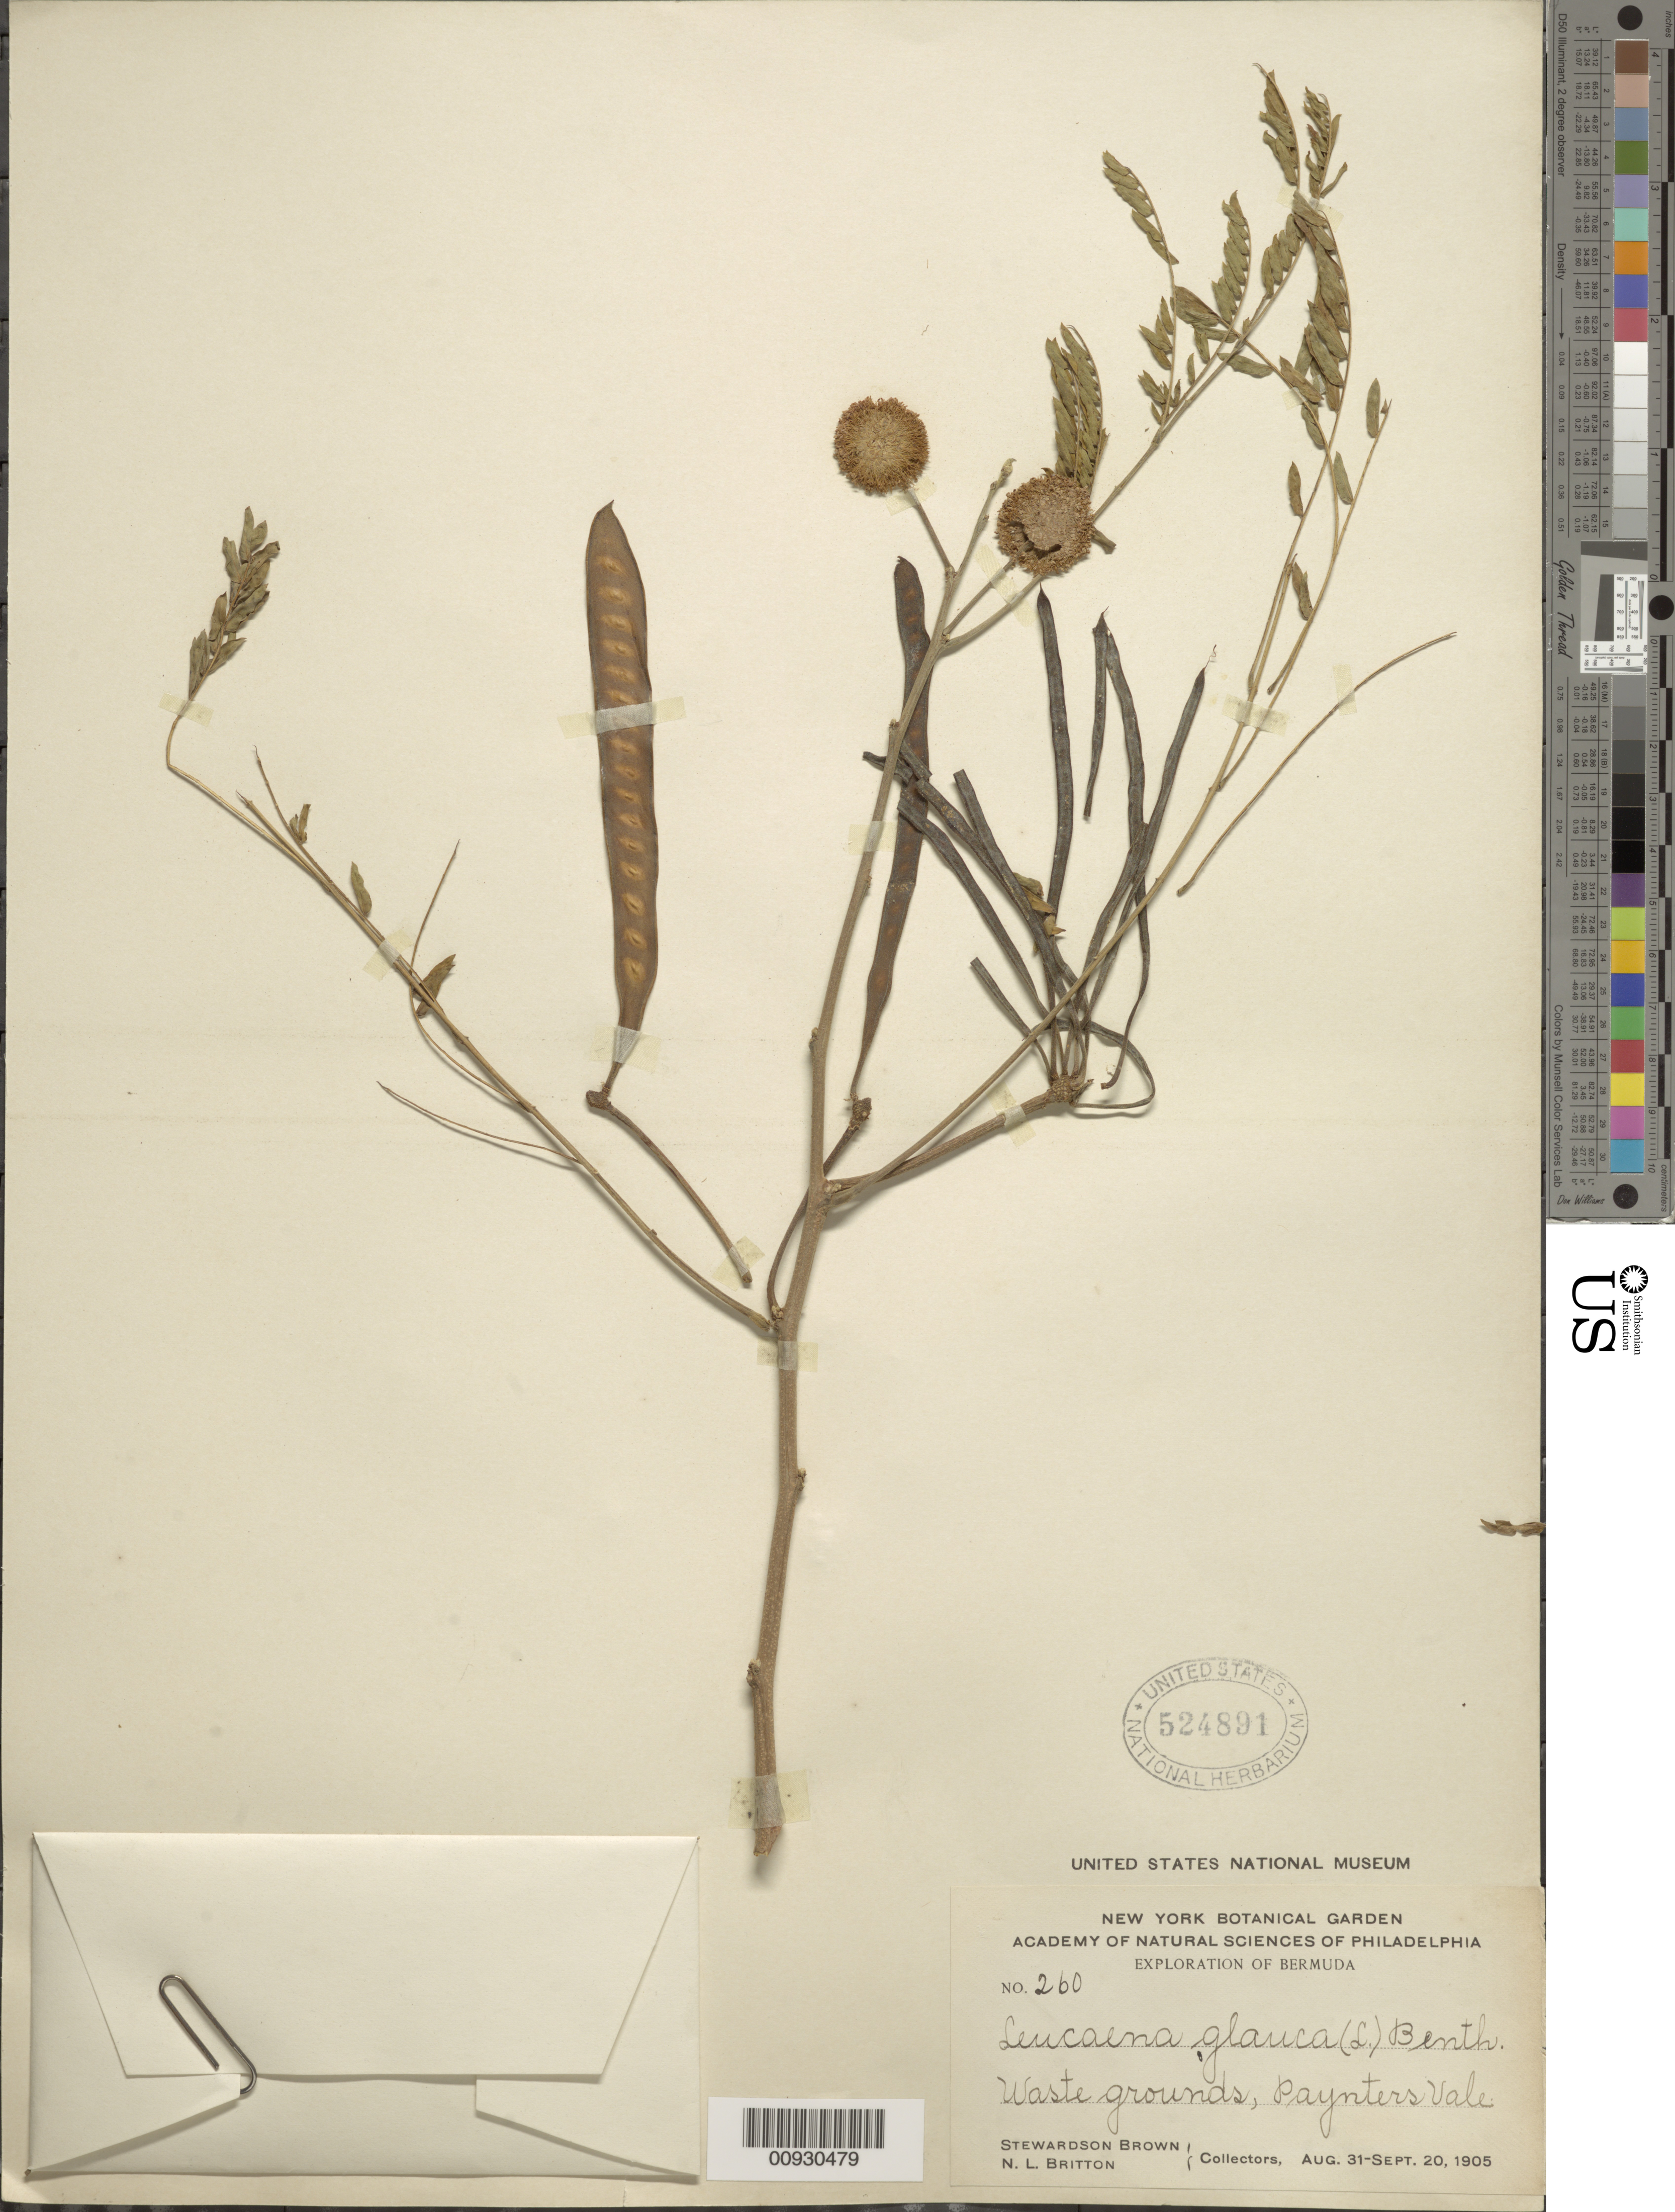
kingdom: Plantae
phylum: Tracheophyta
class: Magnoliopsida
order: Fabales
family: Fabaceae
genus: Leucaena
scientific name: Leucaena leucocephala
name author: (Lam.) de Wit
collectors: S. Brown & N. Britton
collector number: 260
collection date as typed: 31 Aug 1905 to 20 Sep 1905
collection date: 1905-08-31/1905-09-20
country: Bermuda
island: Bermuda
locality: Waste grounds, Panthers Vale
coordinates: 0 N, 0 E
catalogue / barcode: US 524891